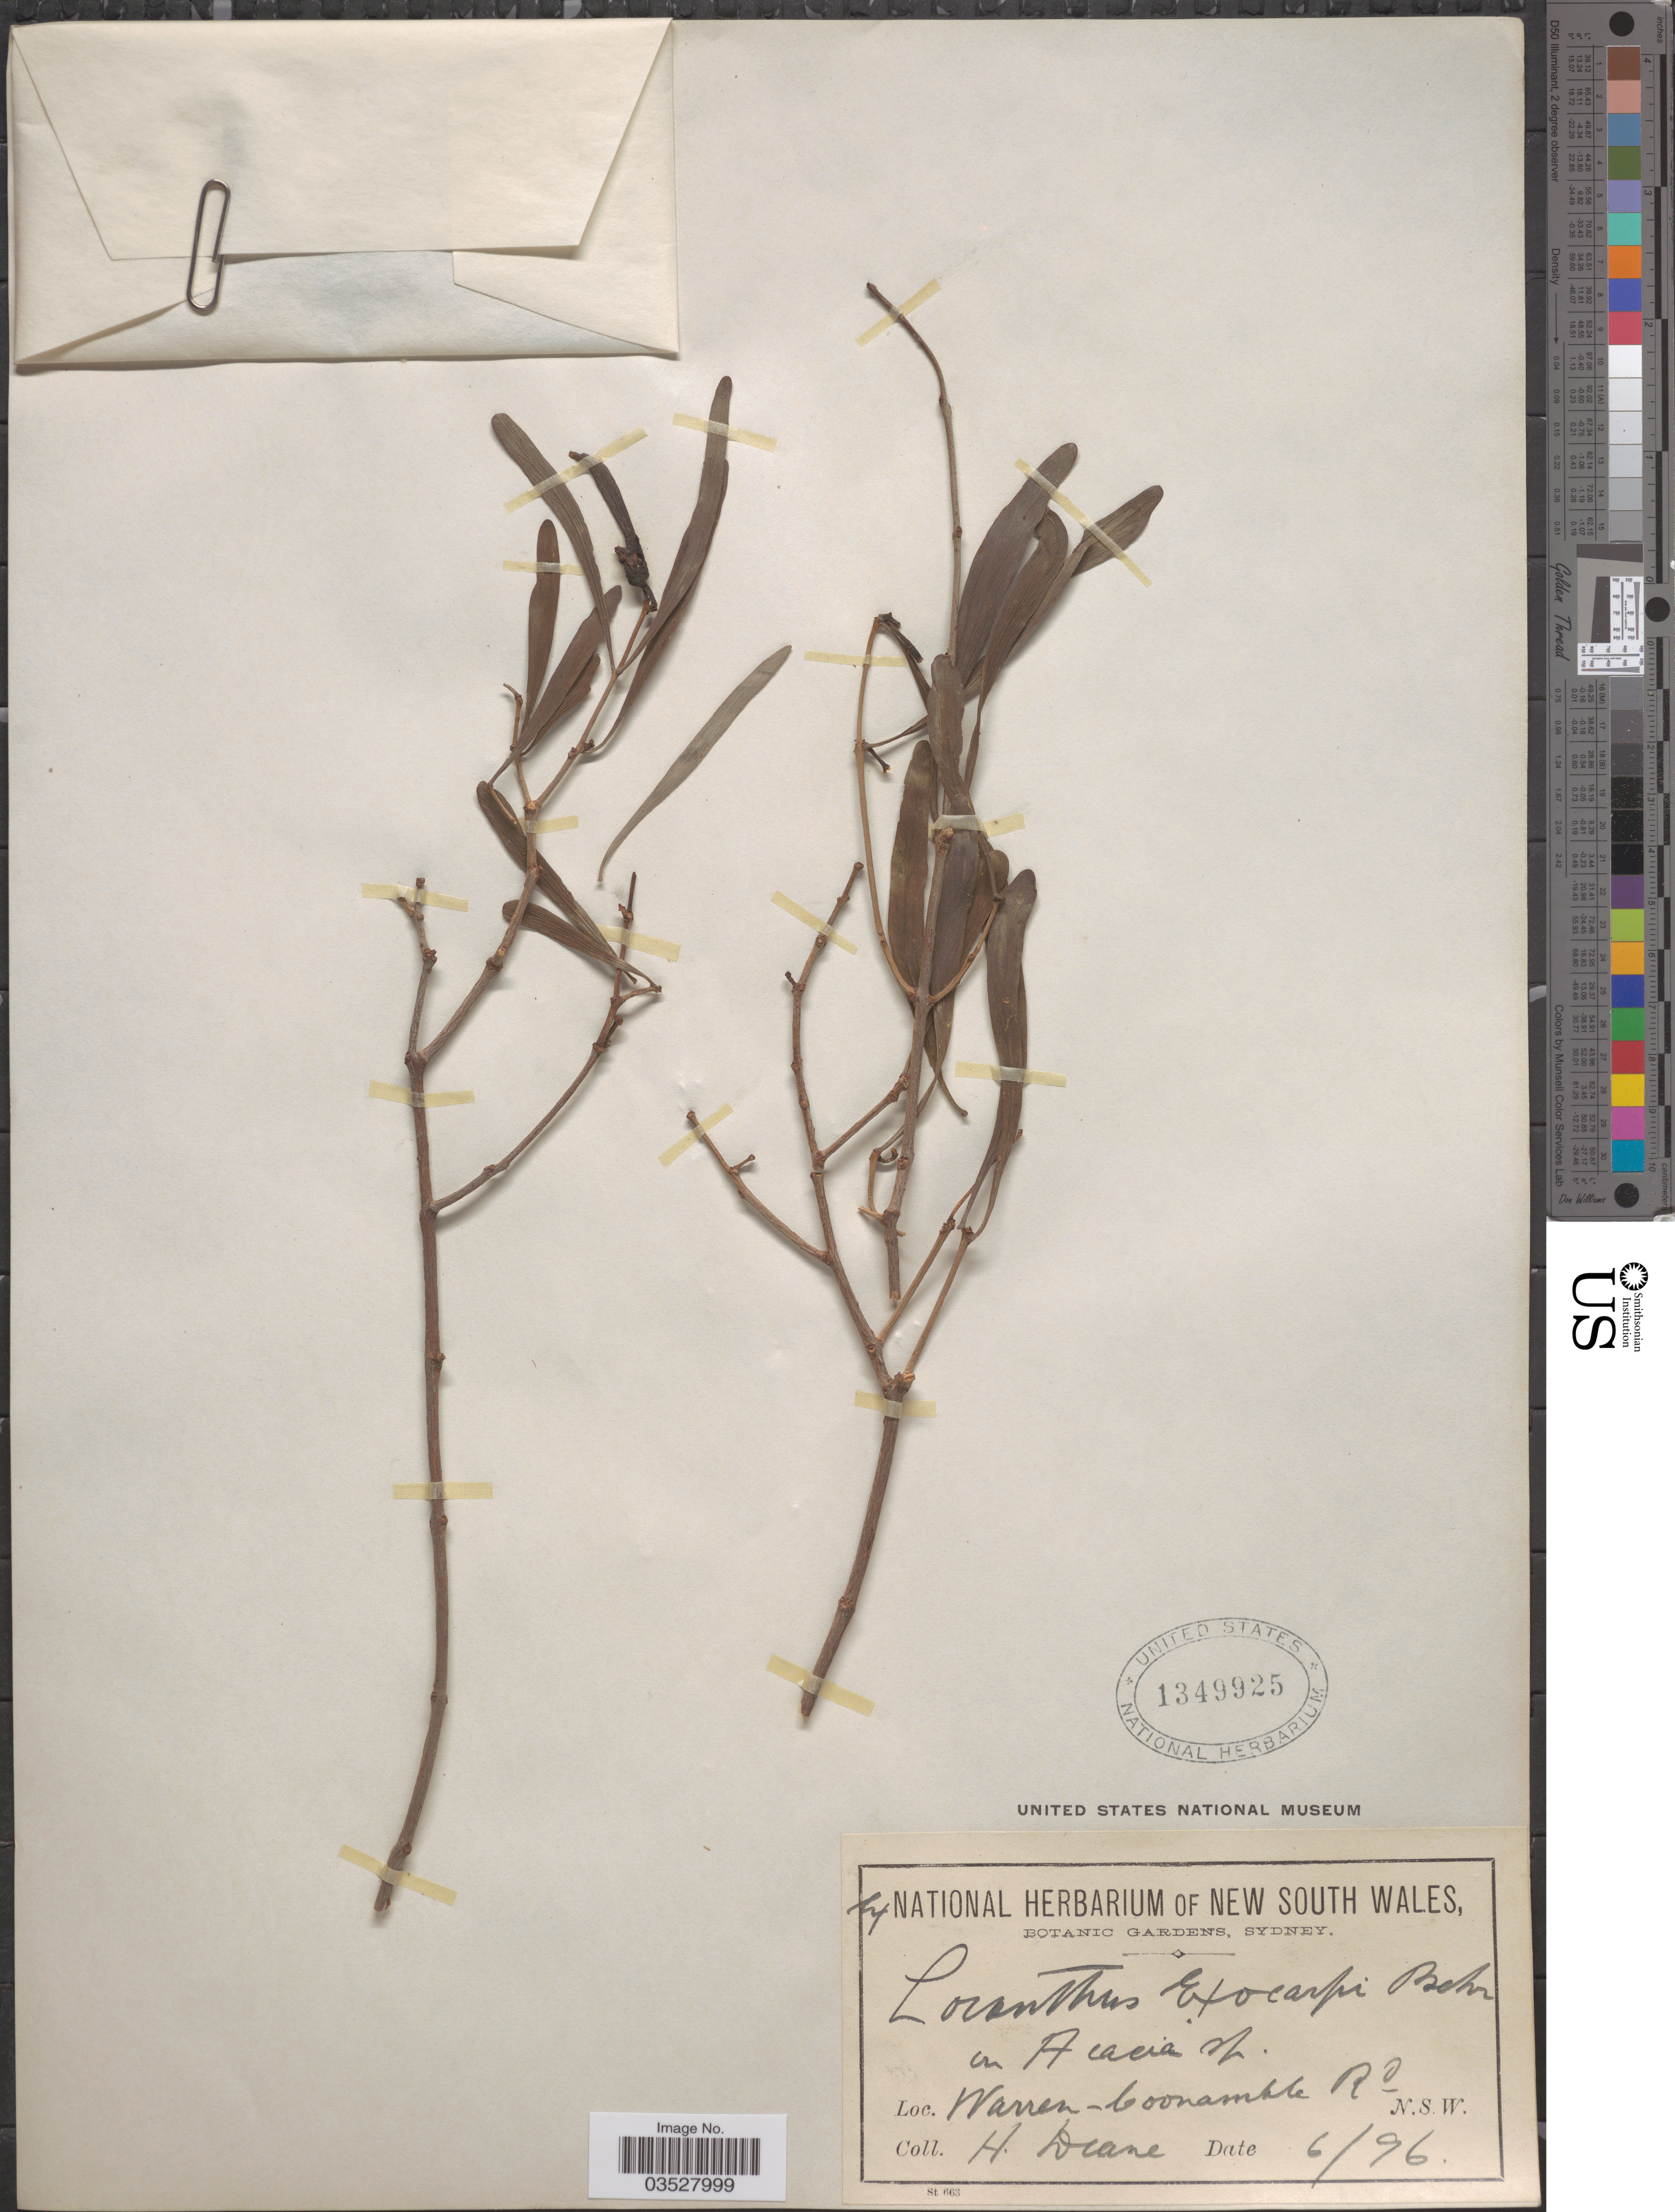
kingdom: Plantae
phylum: Tracheophyta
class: Magnoliopsida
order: Santalales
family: Loranthaceae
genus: Lysiana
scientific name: Lysiana exocarpi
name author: Tiegh.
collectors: H. Deane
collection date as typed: Transcribed d/m/y: /6/96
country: Australia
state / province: New South Wales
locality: Warren-Coonamble R. N.S.W.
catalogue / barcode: US 1349925